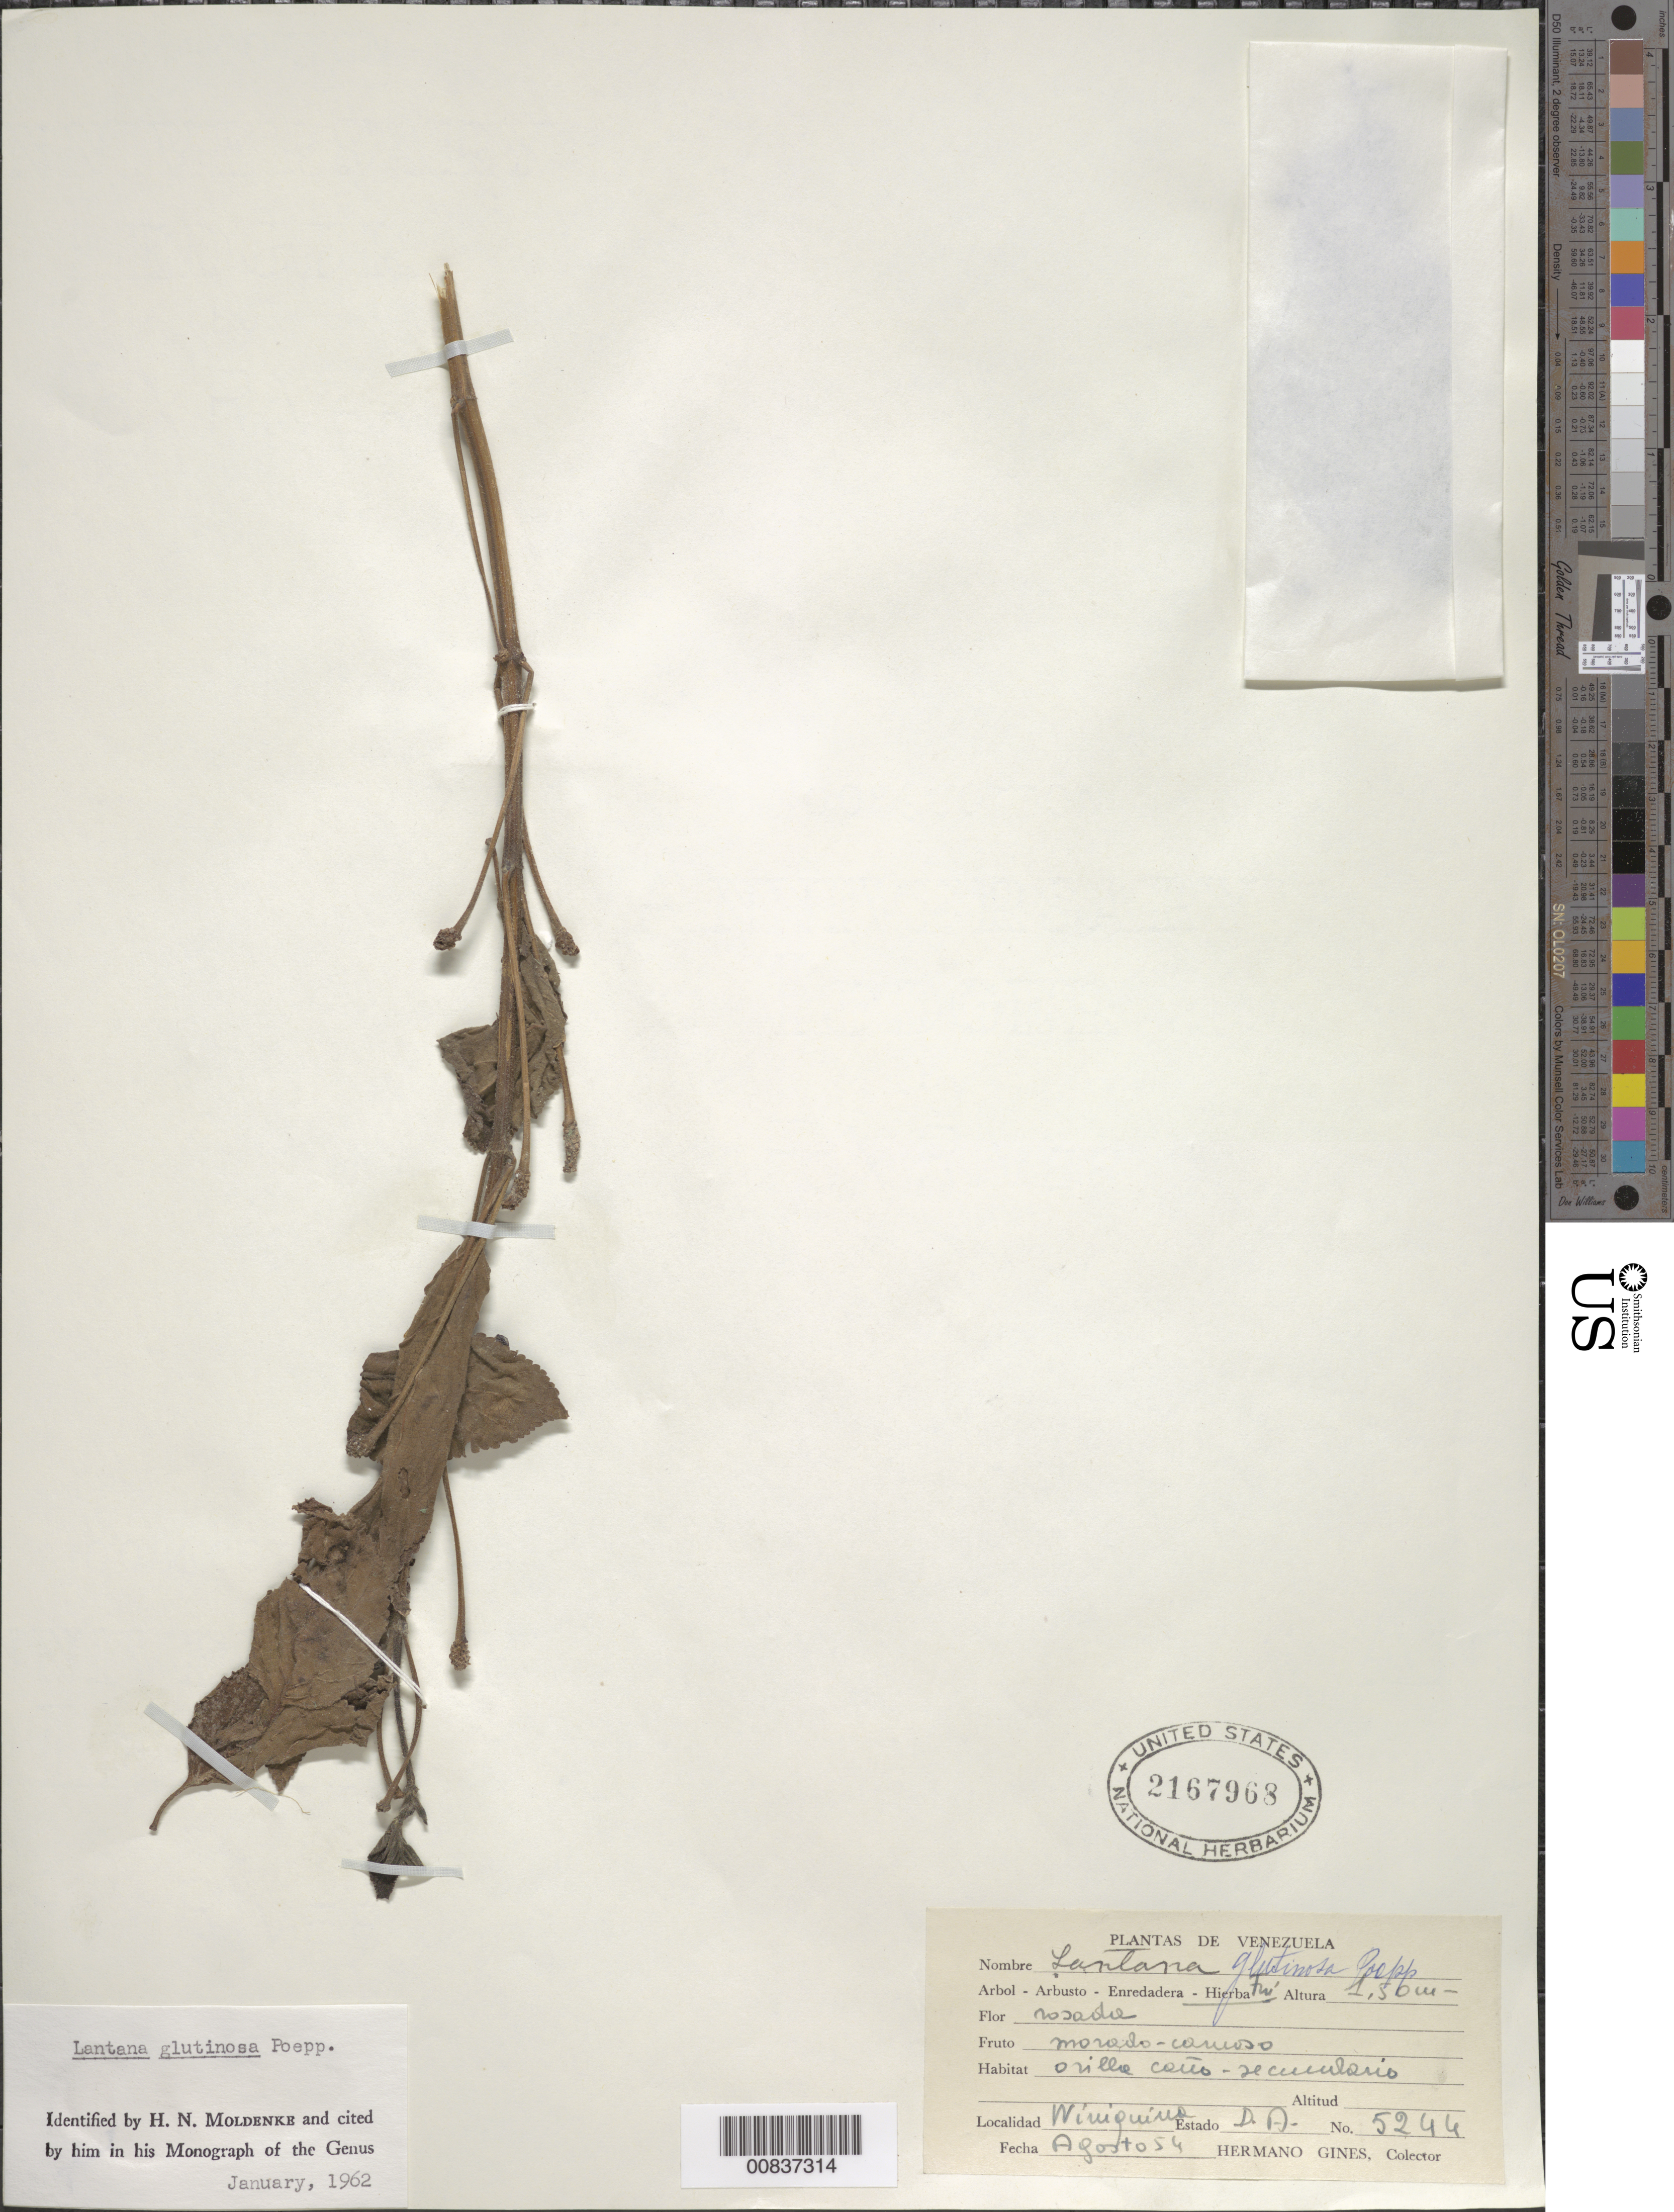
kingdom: Plantae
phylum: Tracheophyta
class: Magnoliopsida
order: Lamiales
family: Verbenaceae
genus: Lantana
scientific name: Lantana glutinosa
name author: Poepp.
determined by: Moldenke, H. N.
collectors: H. Gines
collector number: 5244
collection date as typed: Aug-54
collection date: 1954-08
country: Venezuela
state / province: Delta Amacuro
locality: C. Wiuiquina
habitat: Orilla cano -- secundario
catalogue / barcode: US 2167968